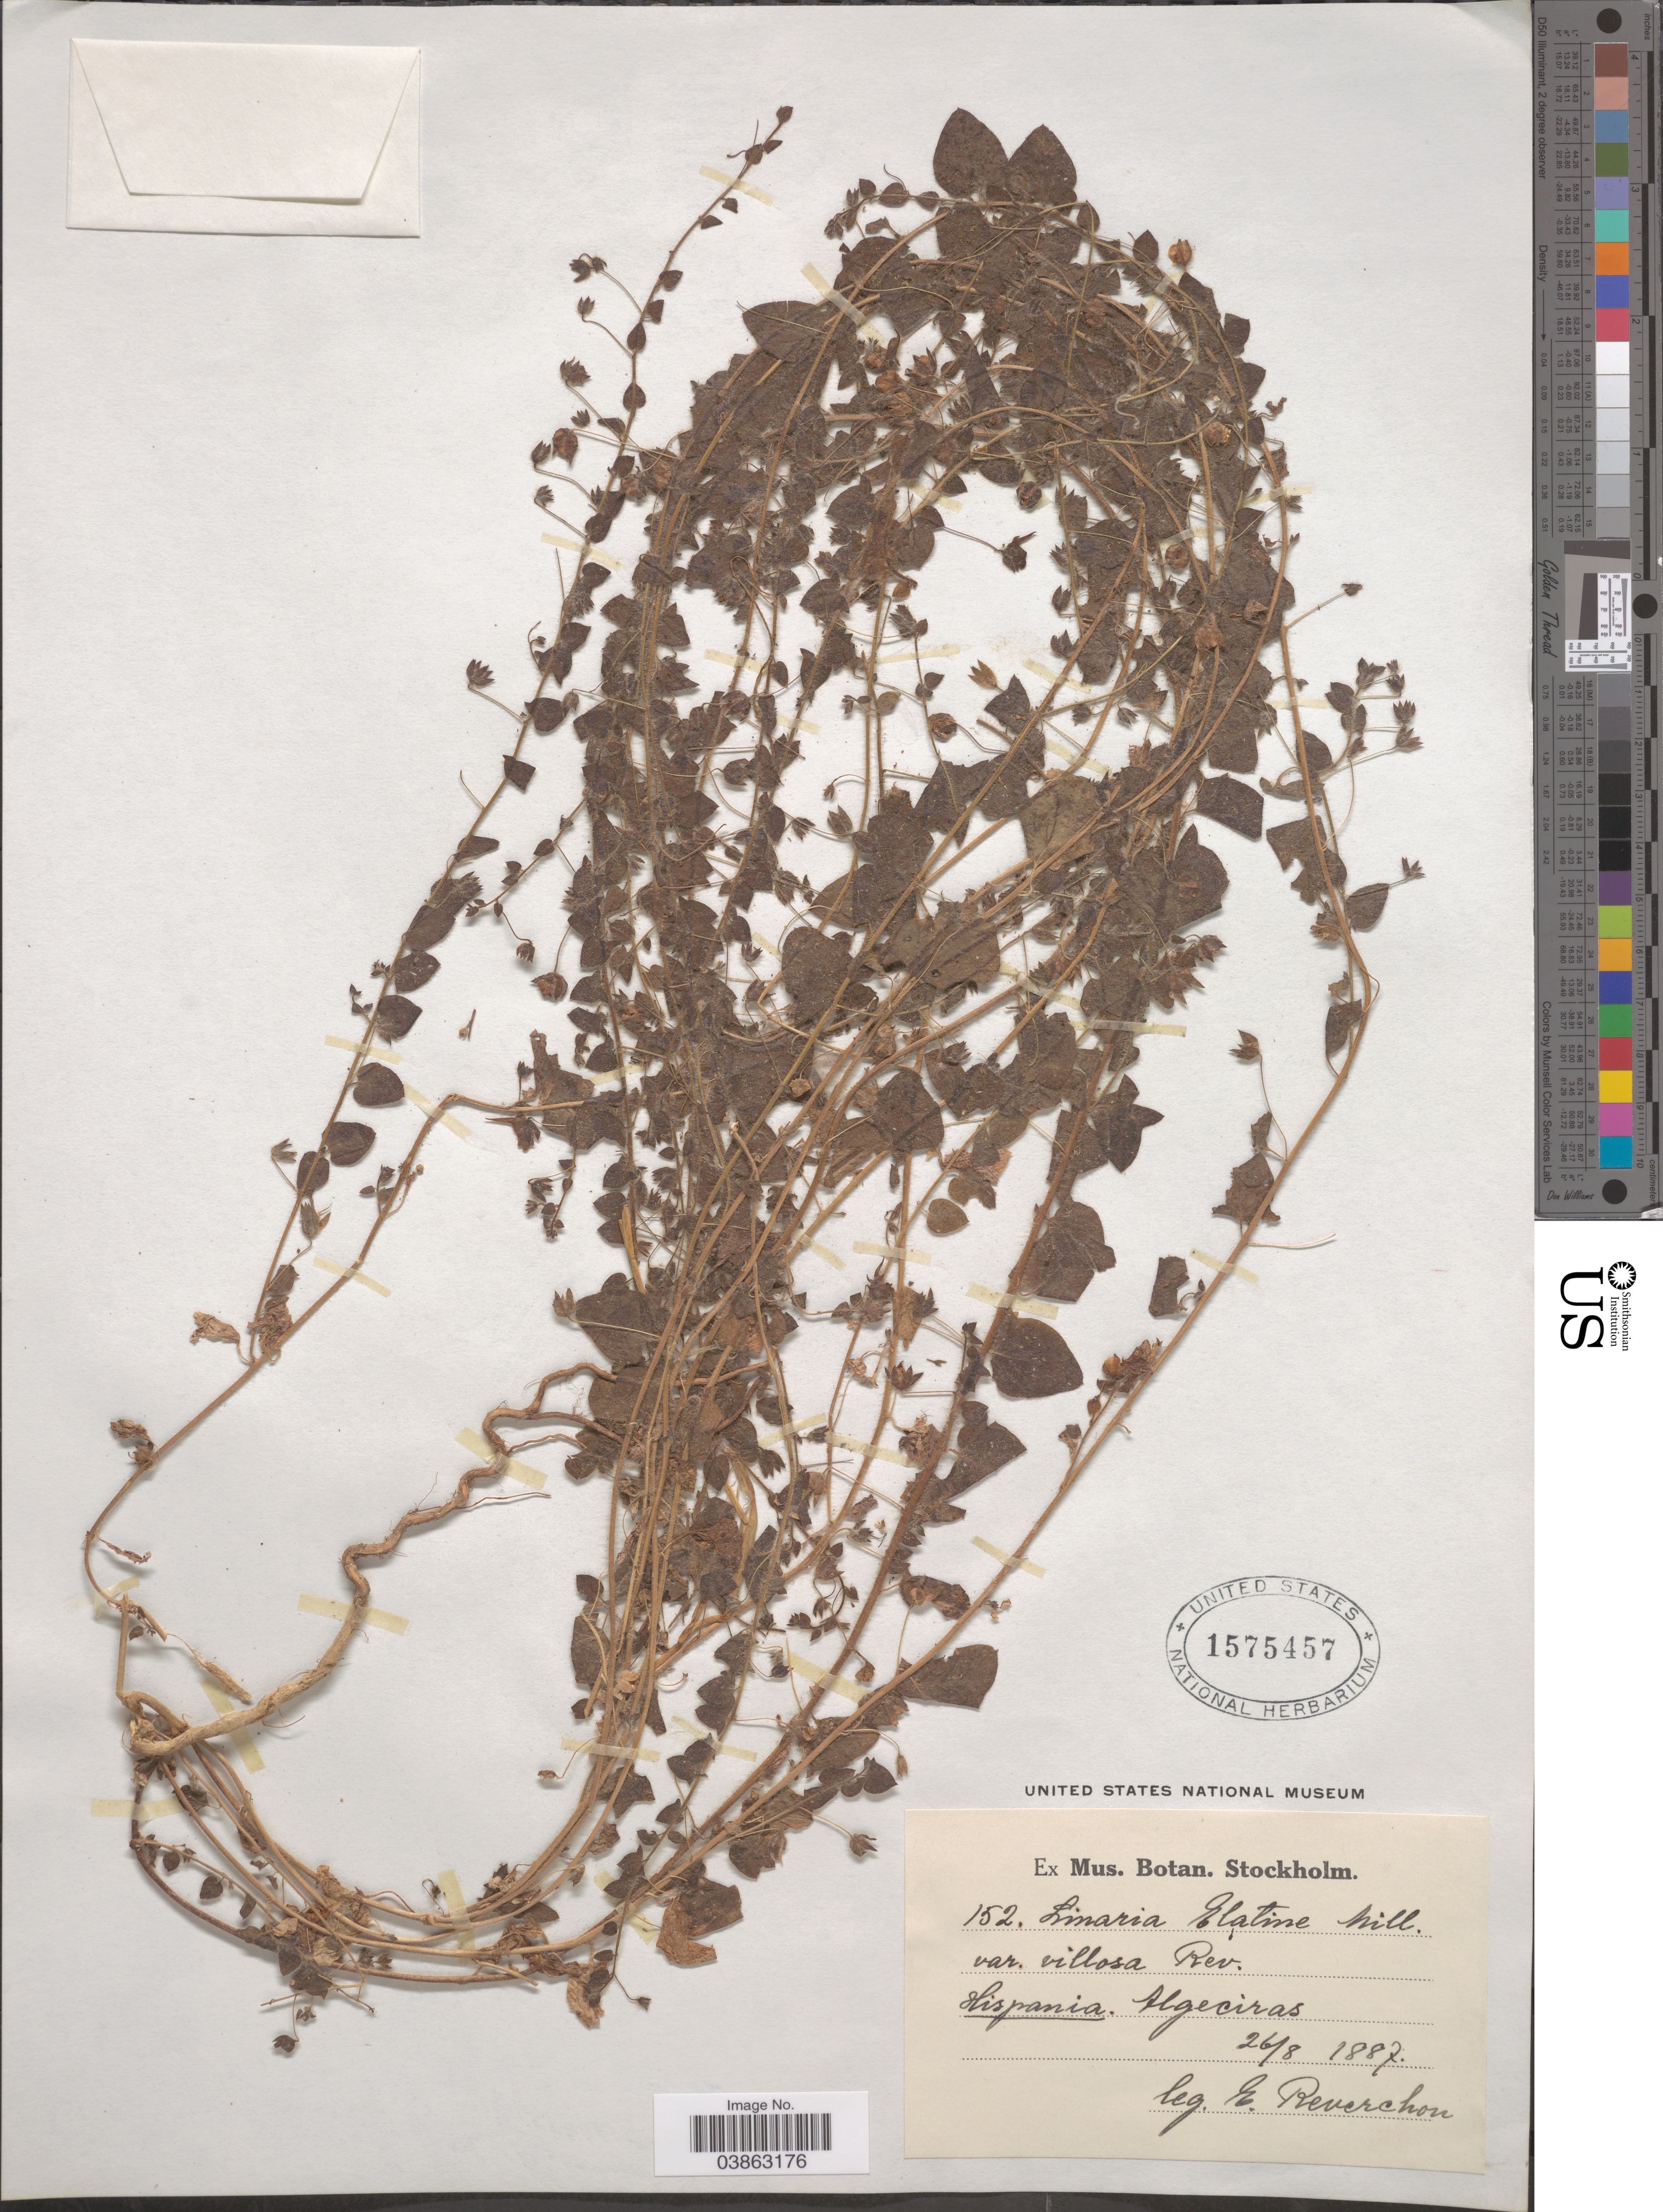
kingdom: Plantae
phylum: Tracheophyta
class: Magnoliopsida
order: Lamiales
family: Plantaginaceae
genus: Linaria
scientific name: Linaria elatine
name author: (L.) Mill.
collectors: E. Reverchon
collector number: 152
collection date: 1887-08-26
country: Spain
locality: Hispania. Algeciras.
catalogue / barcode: US 1575457